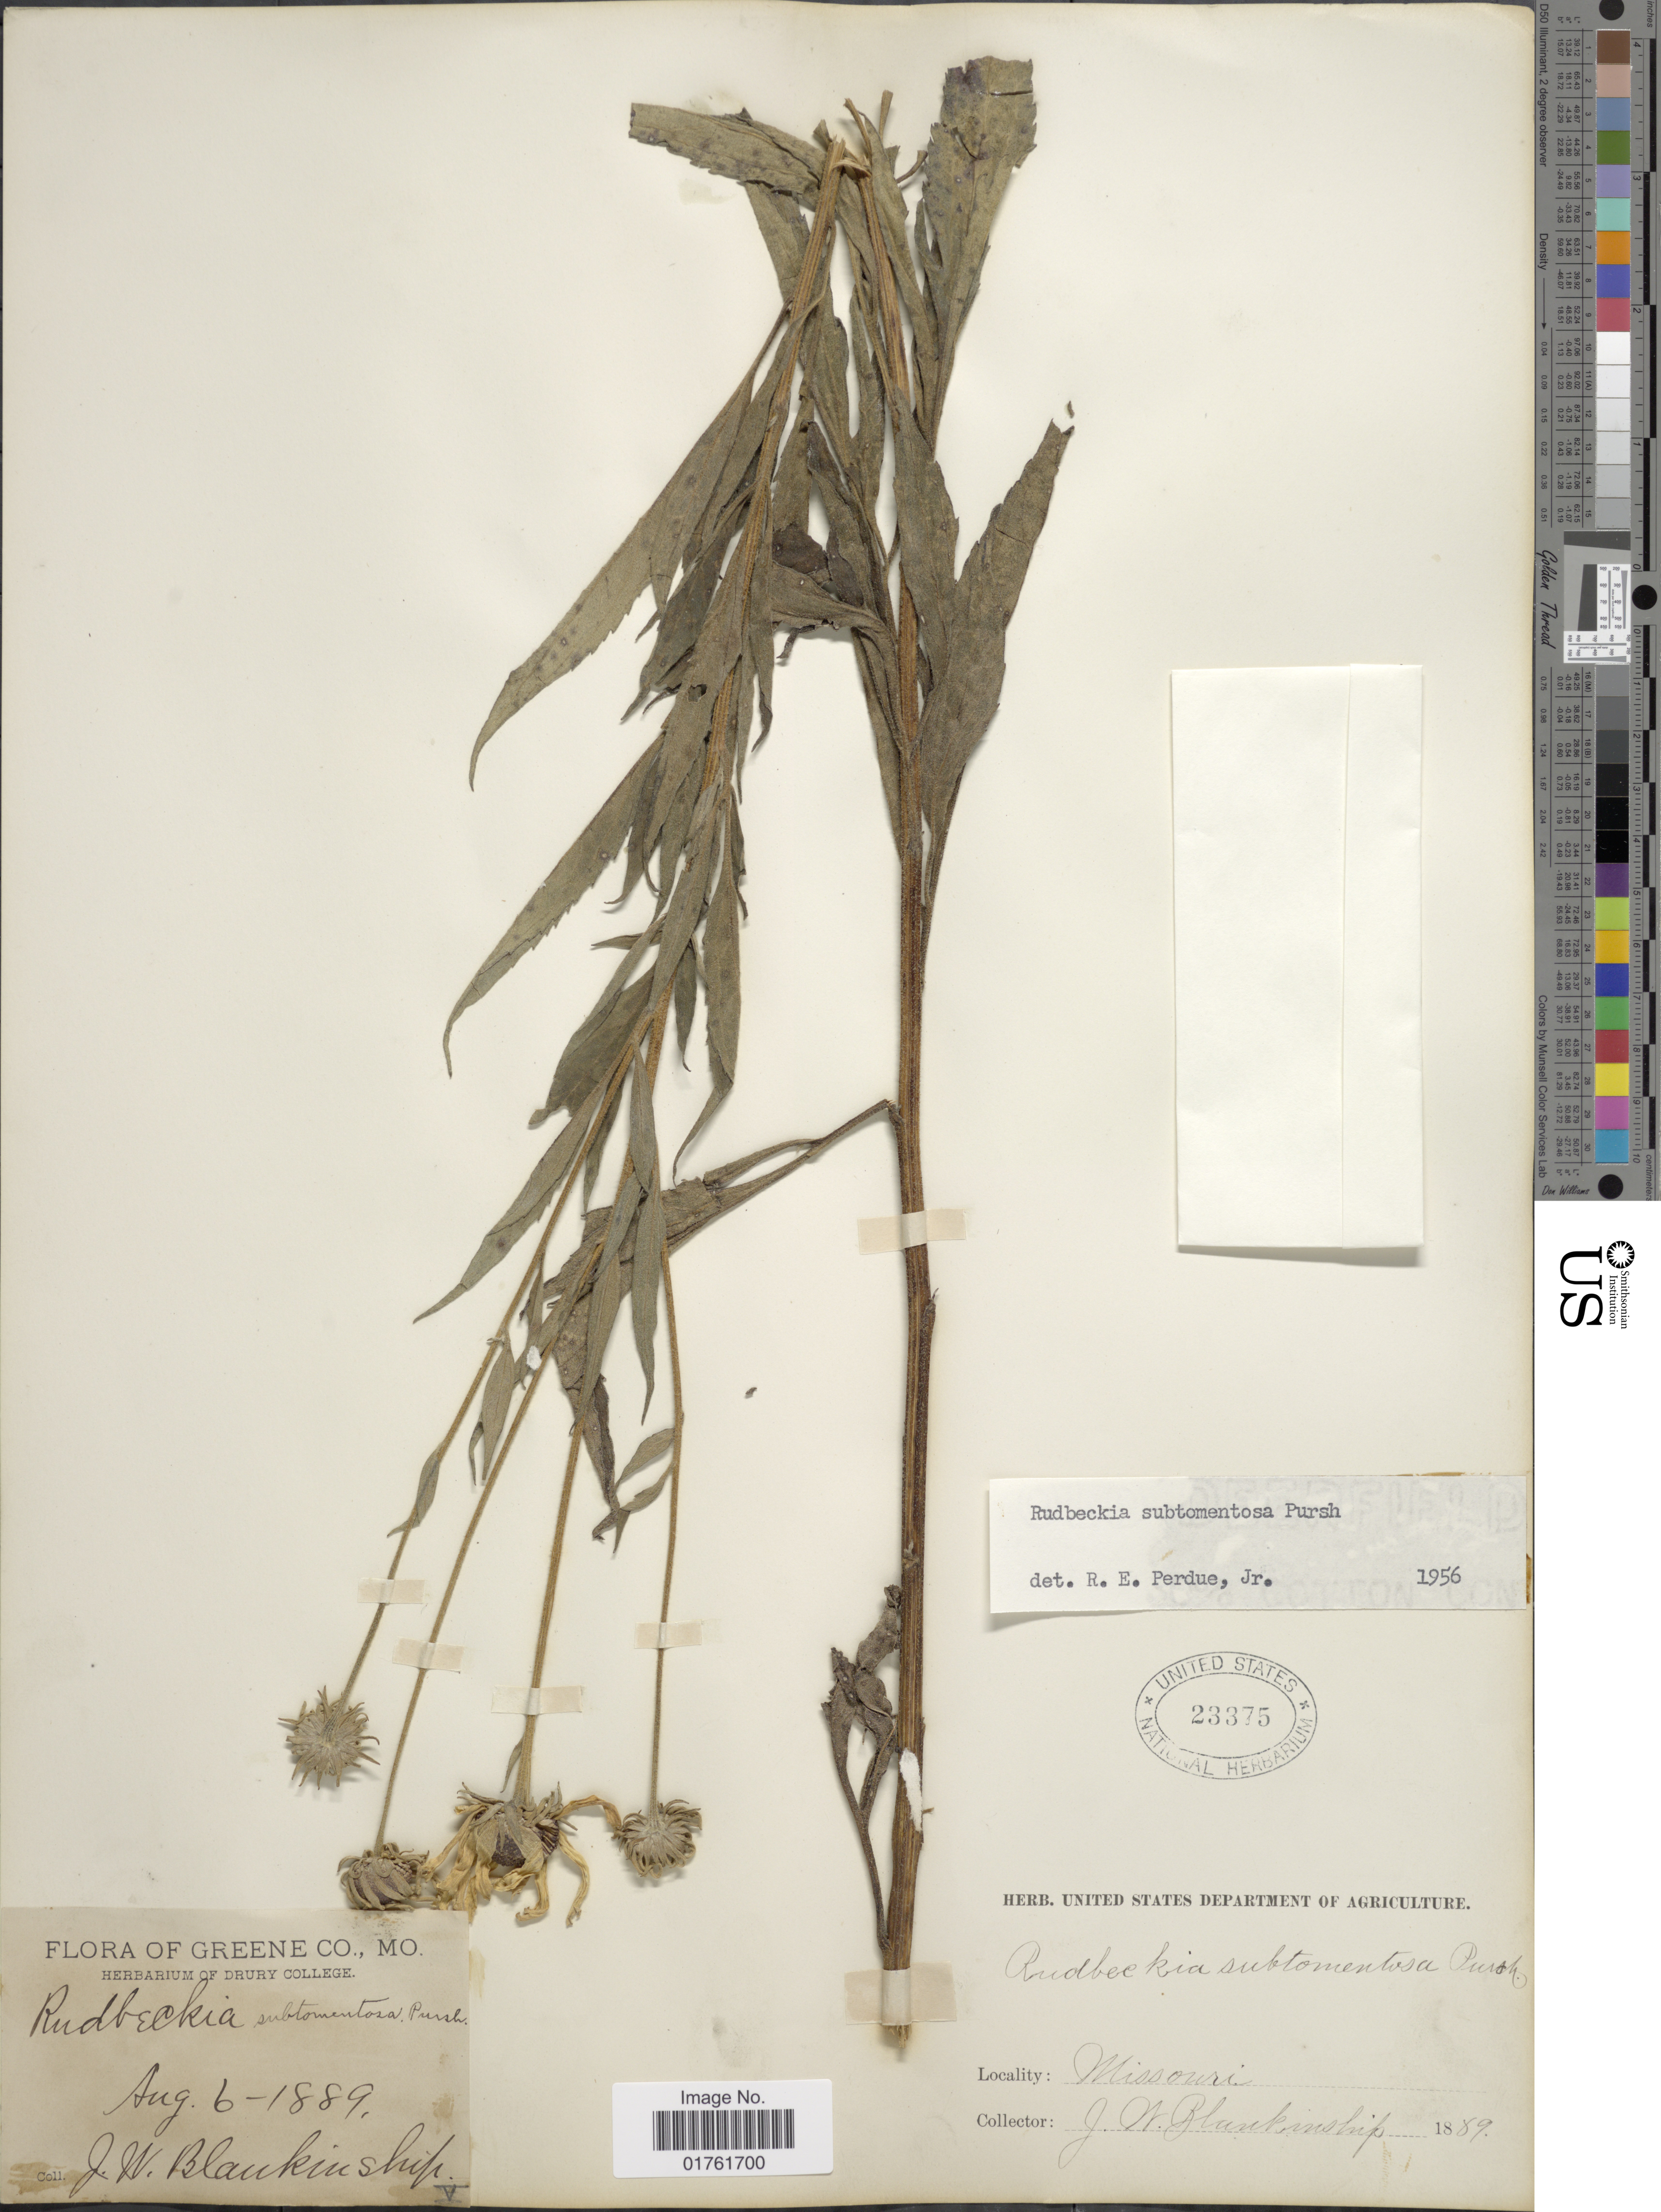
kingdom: Plantae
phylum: Tracheophyta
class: Magnoliopsida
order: Asterales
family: Asteraceae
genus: Rudbeckia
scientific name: Rudbeckia subtomentosa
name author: Pursh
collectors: J. W. Blankinship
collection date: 1889-08-06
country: United States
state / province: Missouri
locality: Green Co.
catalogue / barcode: US 23375